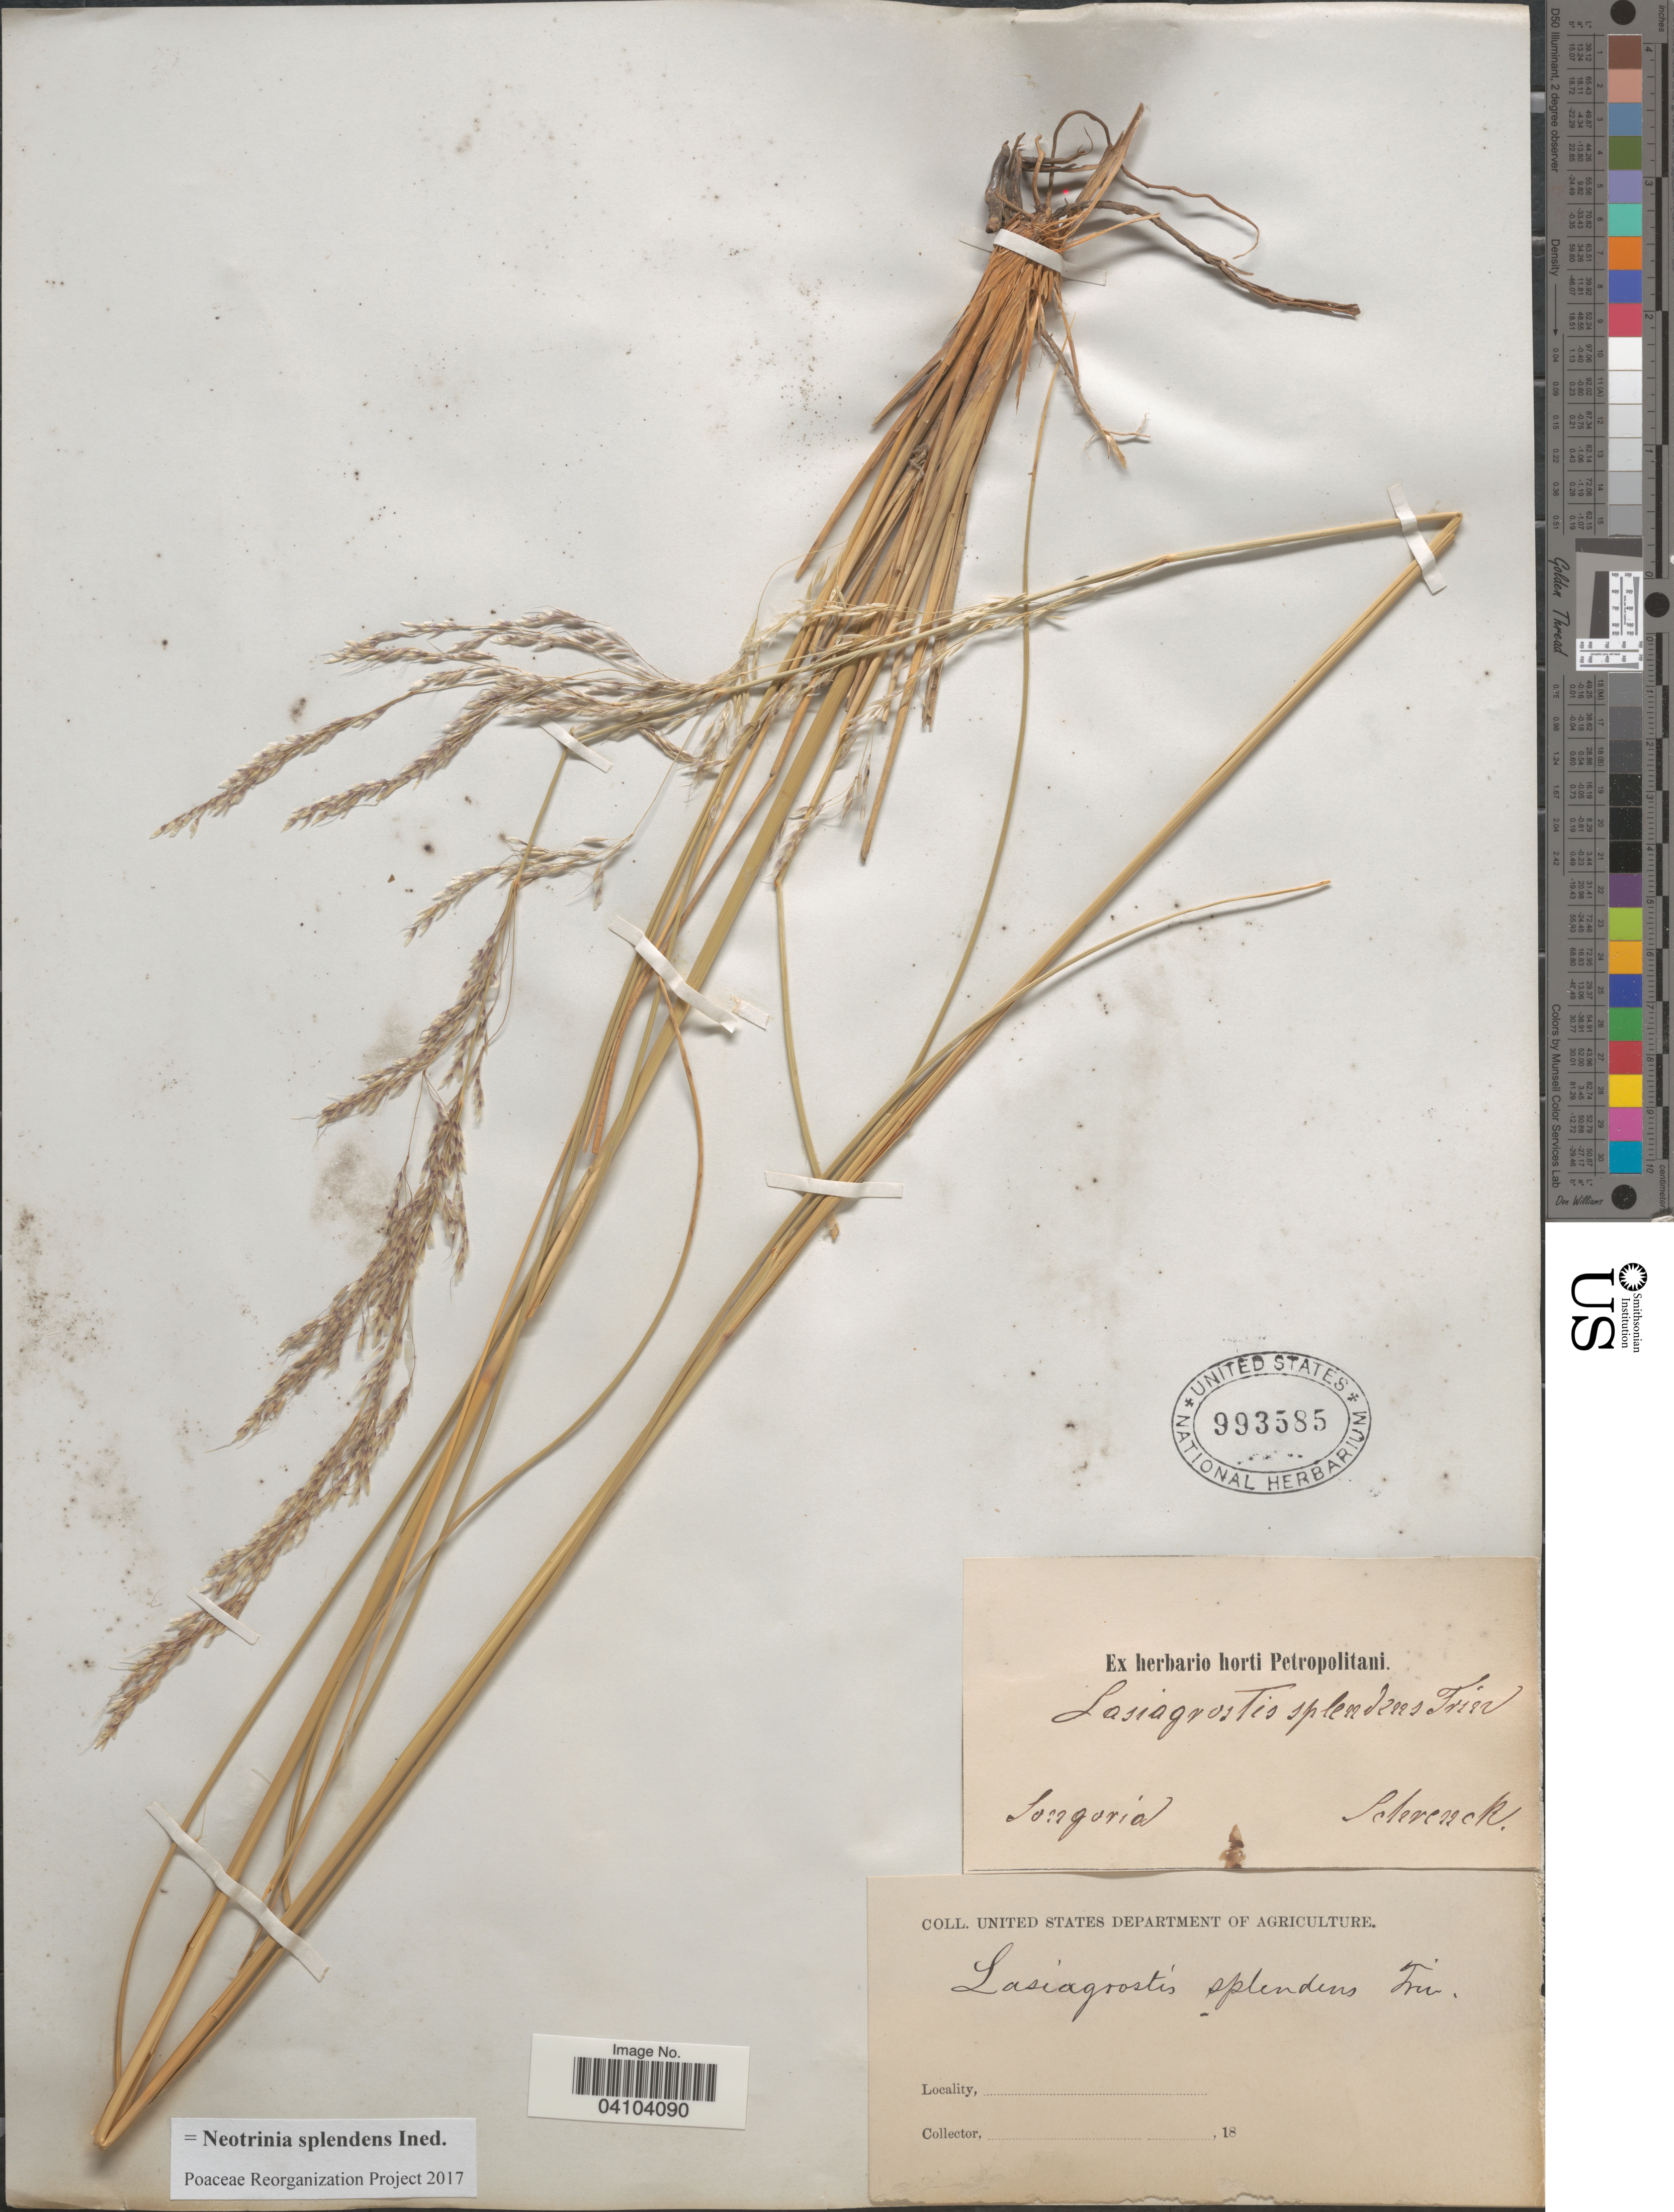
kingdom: Plantae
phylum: Tracheophyta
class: Liliopsida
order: Poales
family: Poaceae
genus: Neotrinia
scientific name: Neotrinia splendens (Trin.) M. Nobis, P.D. Gudkova & A. Nowak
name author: (Trin.)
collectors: -- Schrenck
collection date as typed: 18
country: Kazakhstan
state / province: East Kazakhstan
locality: Songoria.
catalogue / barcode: US 993585